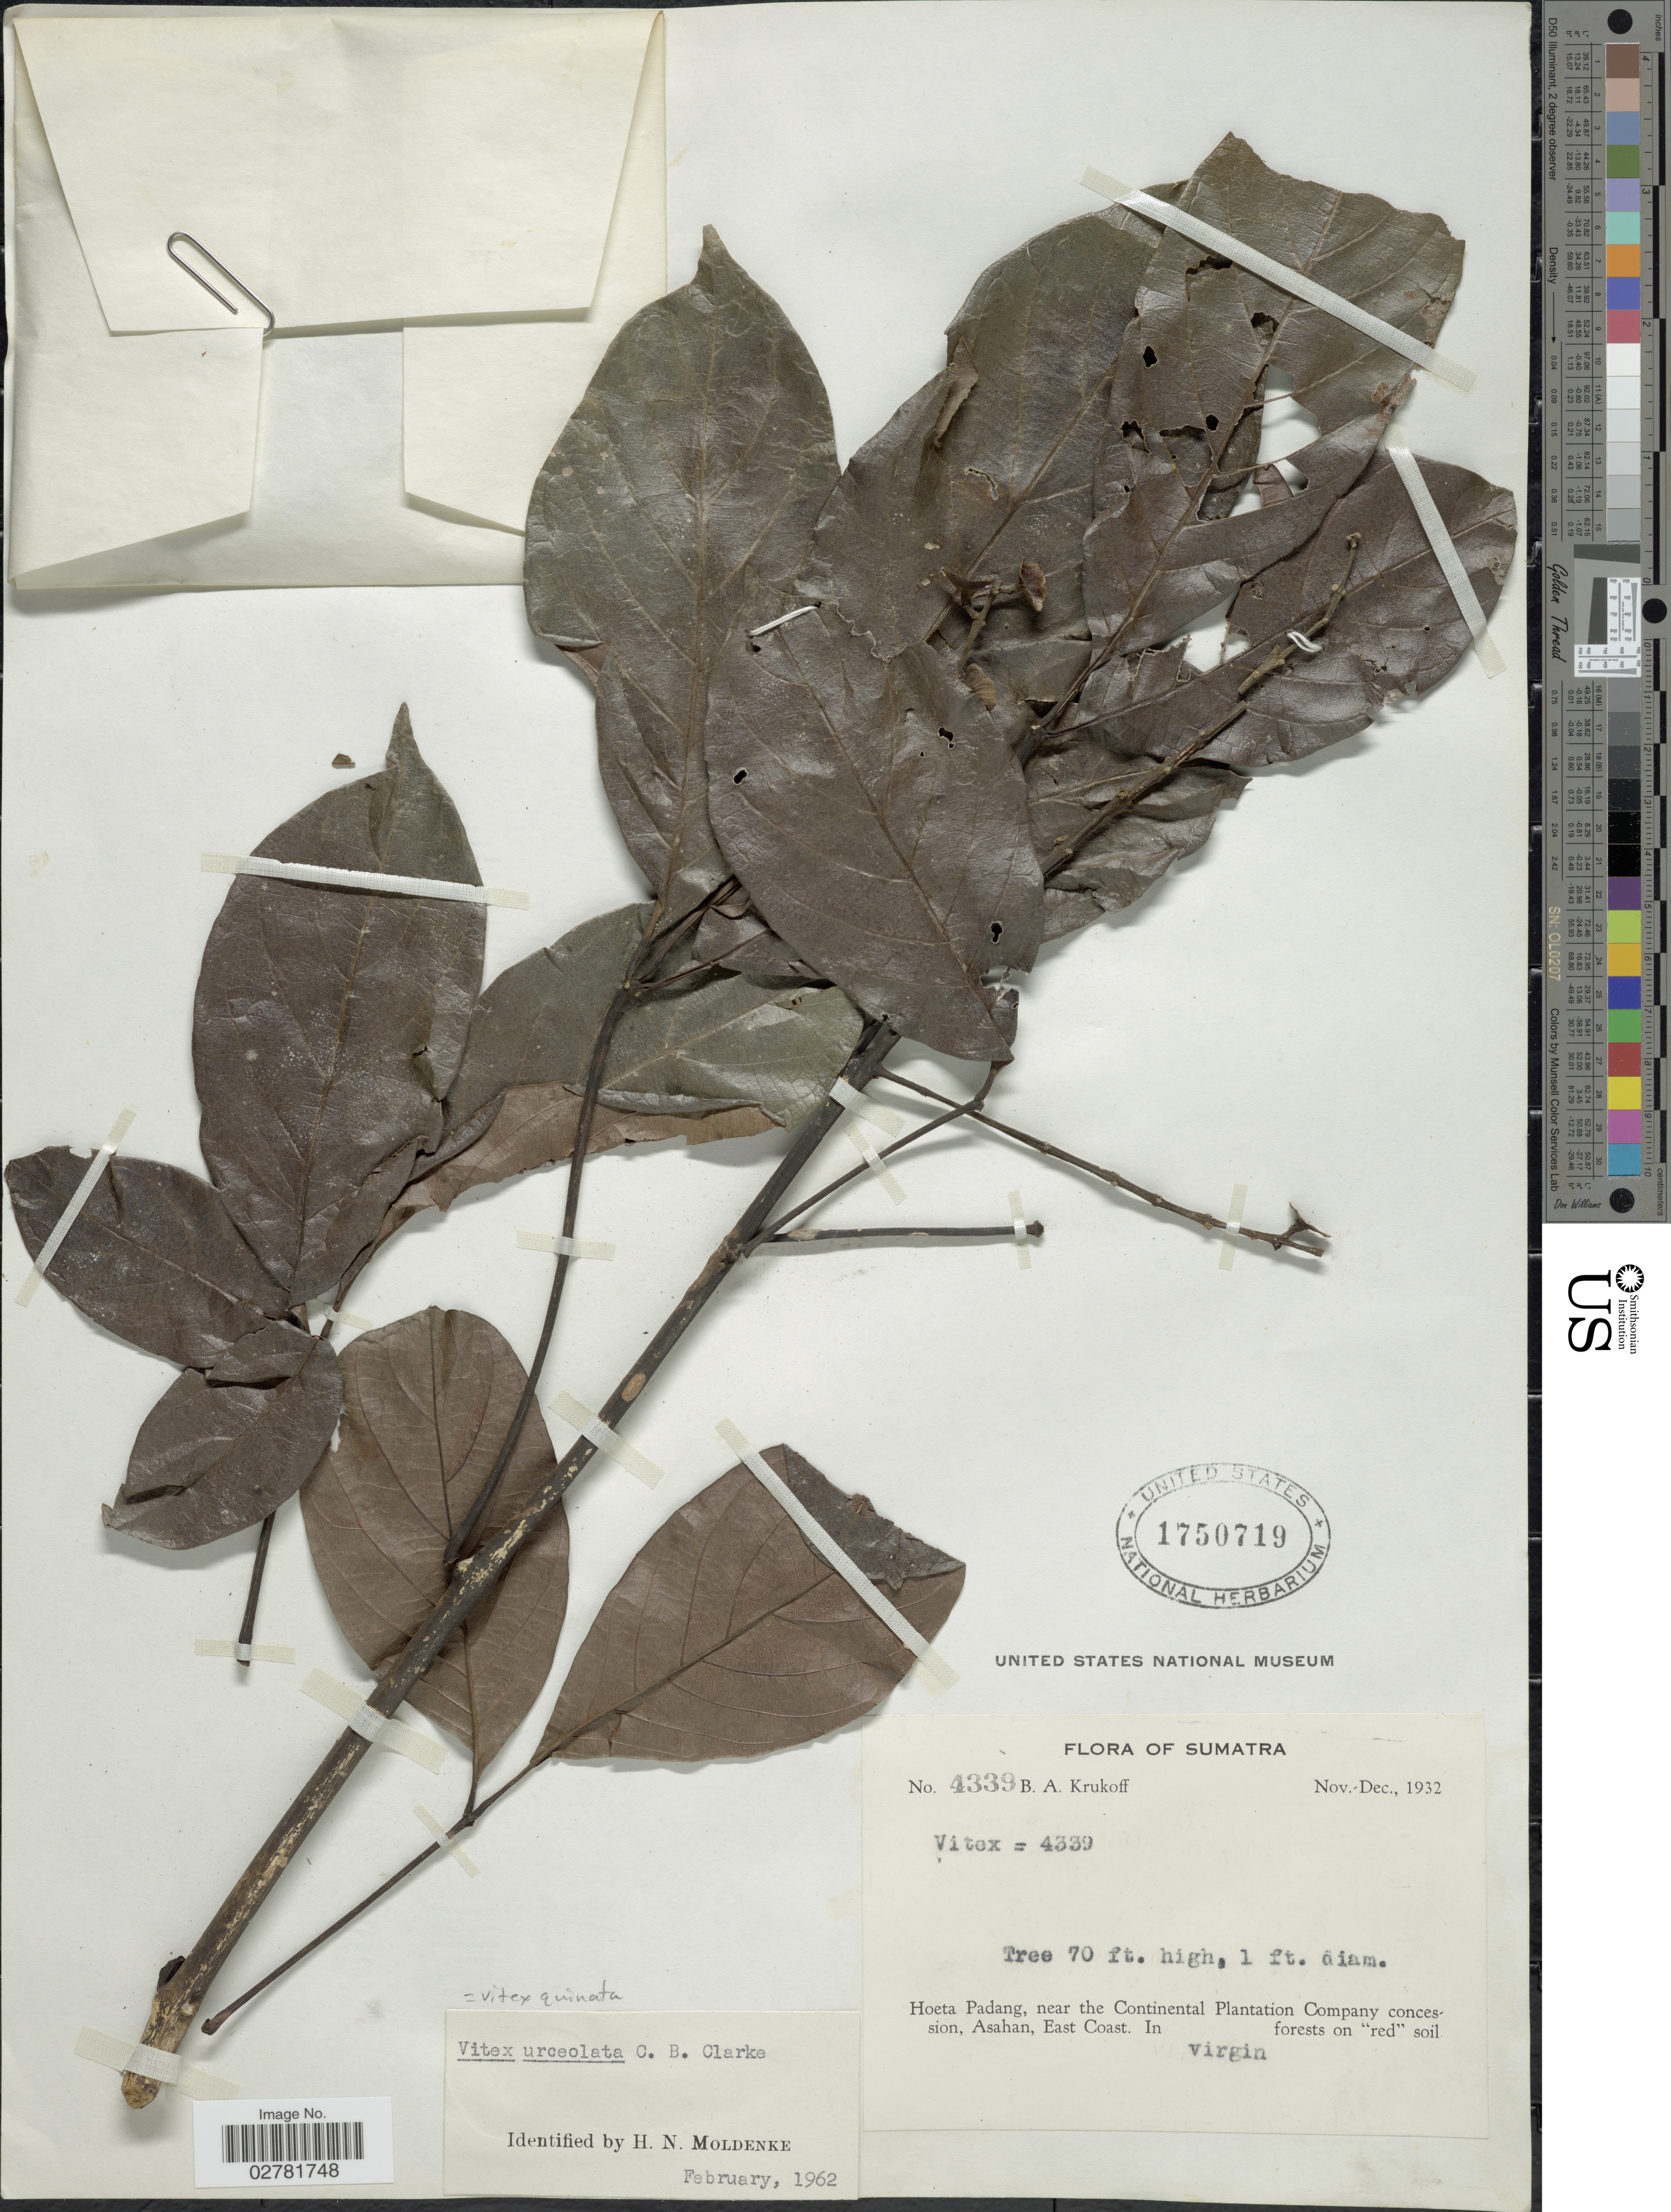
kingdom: Plantae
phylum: Tracheophyta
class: Magnoliopsida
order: Lamiales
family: Lamiaceae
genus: Vitex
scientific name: Vitex quinata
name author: (Lour.) F.N. Williams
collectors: B. A. Krukoff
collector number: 4339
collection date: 1932-11/1932-12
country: Indonesia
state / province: Sumatra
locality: Hoeta Padang, near the Continental Plantation Company concession, Asahan, East Coast.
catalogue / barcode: US 1750719